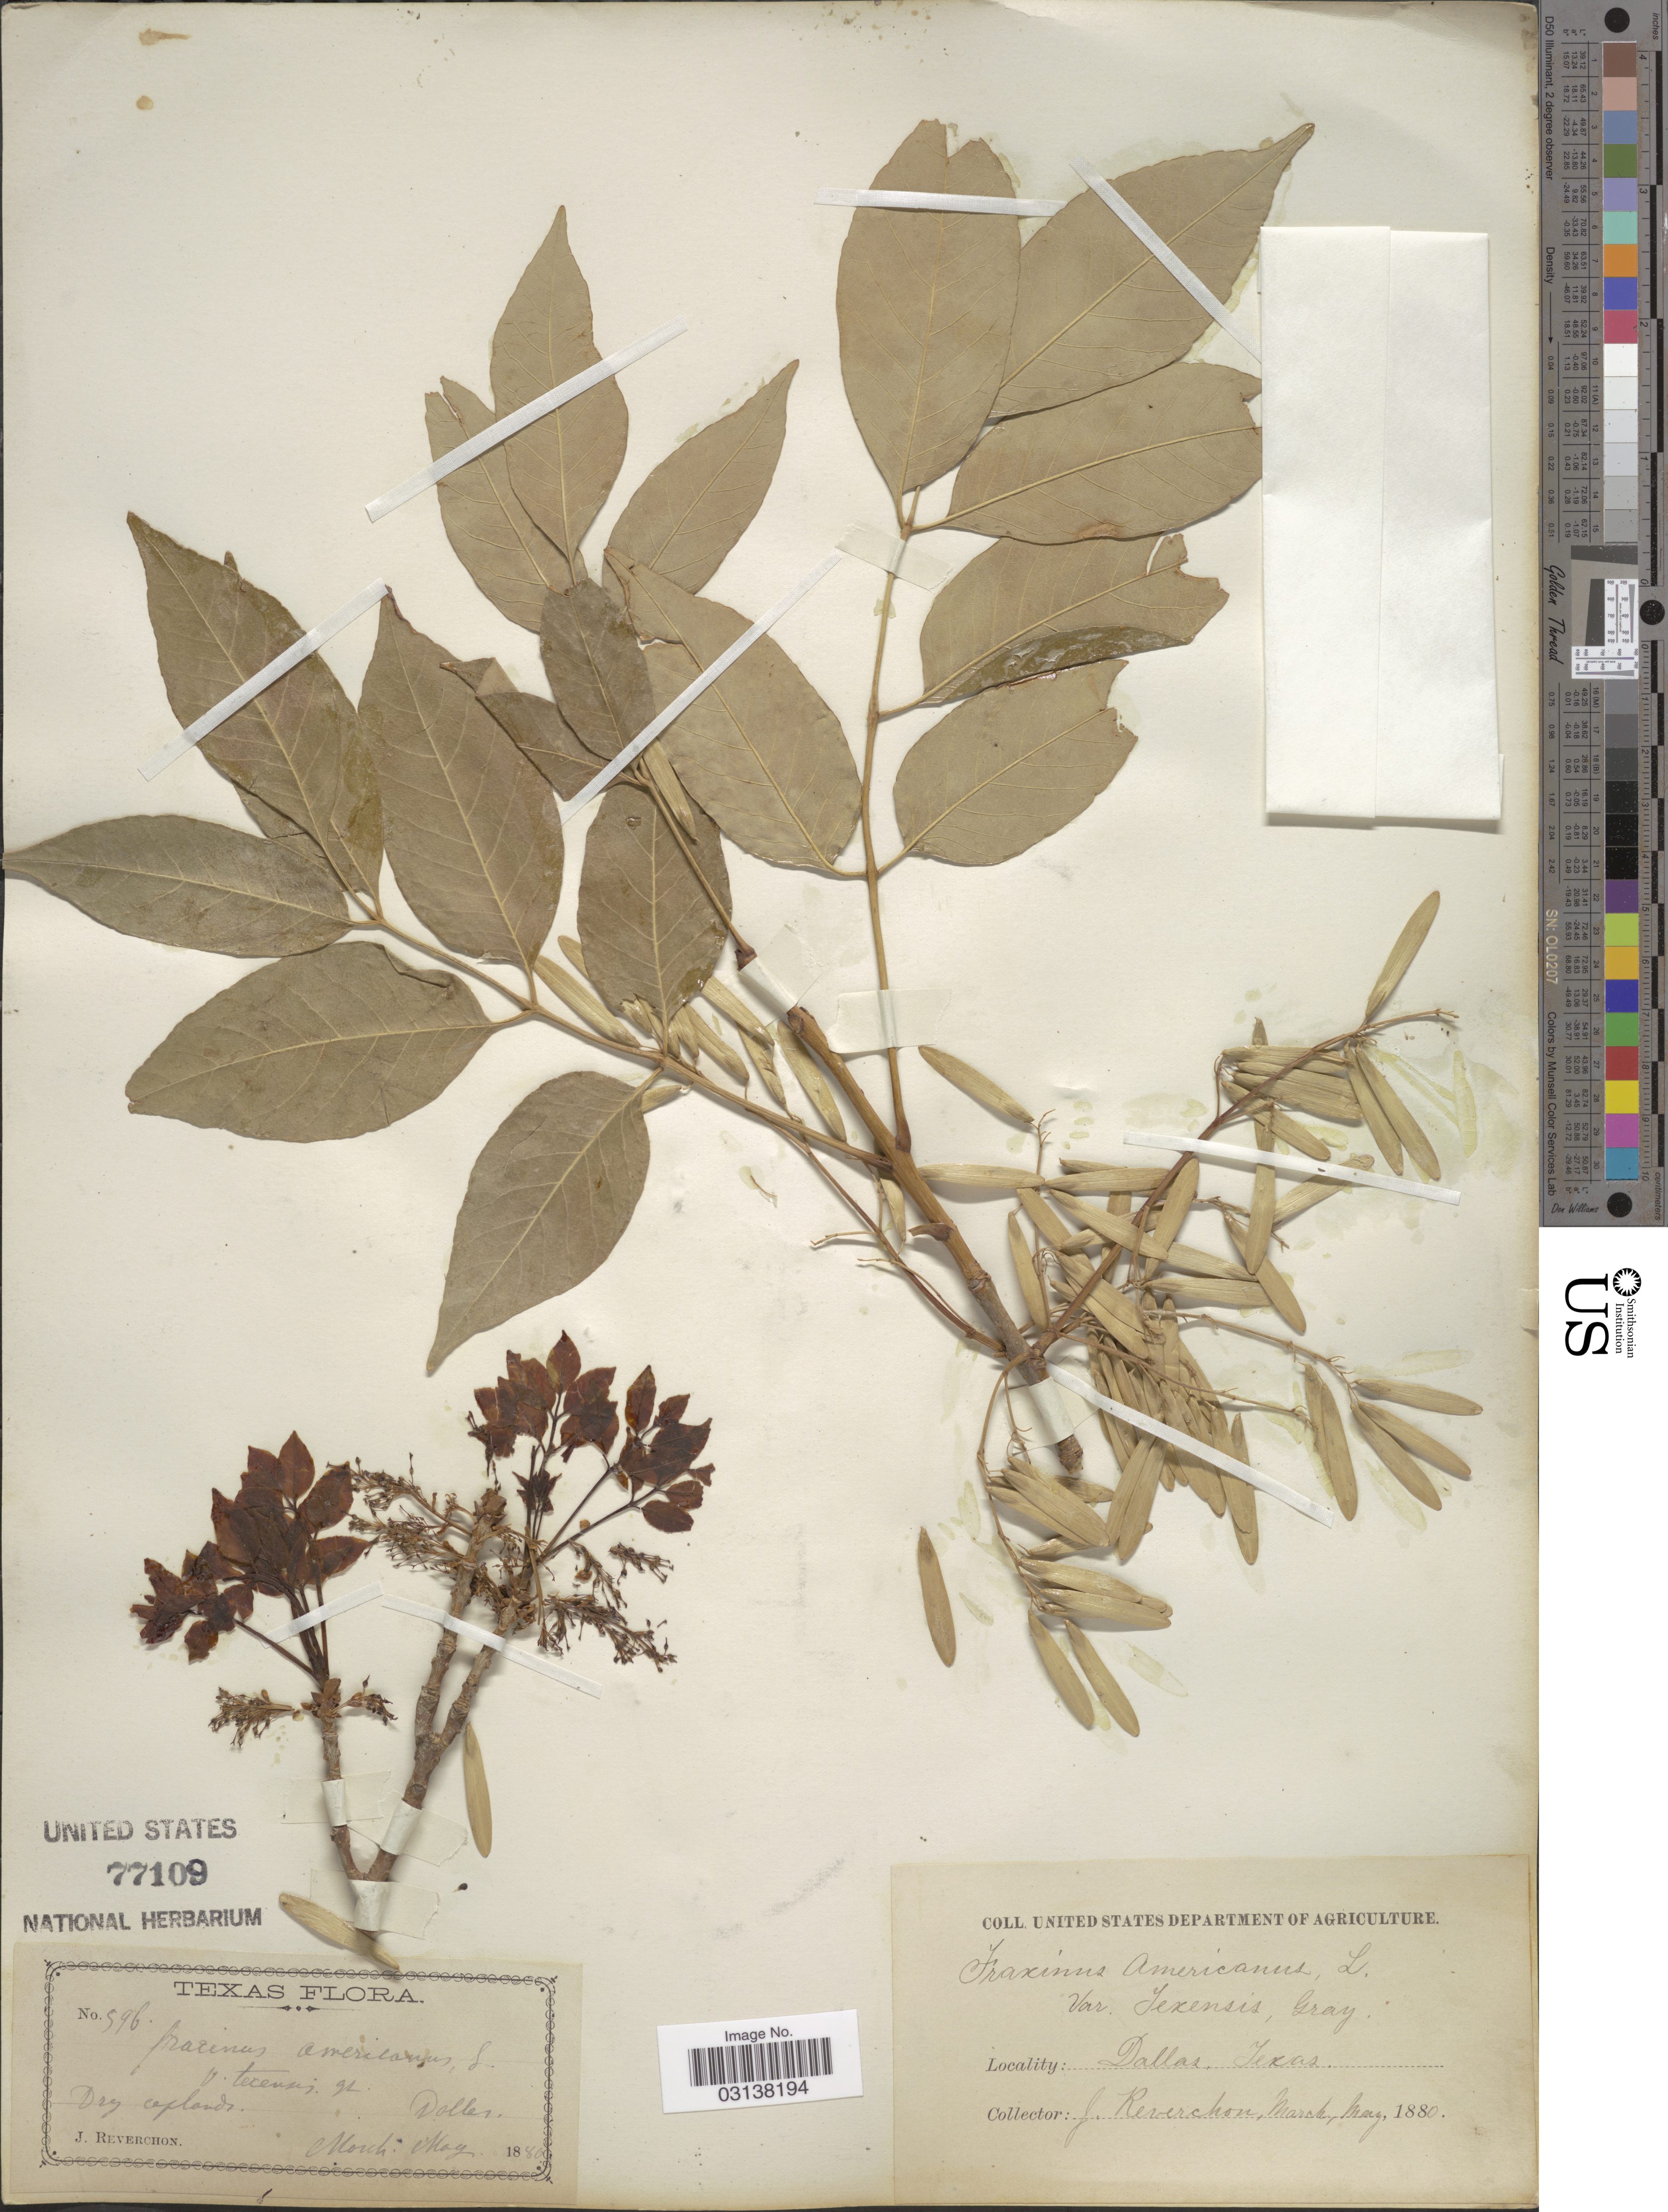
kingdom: Plantae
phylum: Tracheophyta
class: Magnoliopsida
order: Lamiales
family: Oleaceae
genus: Fraxinus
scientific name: Fraxinus albicans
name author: Buckley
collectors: J. Reverchon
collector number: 596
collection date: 1880-03/1880-05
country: United States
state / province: Texas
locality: Dallas.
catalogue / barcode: US 77109